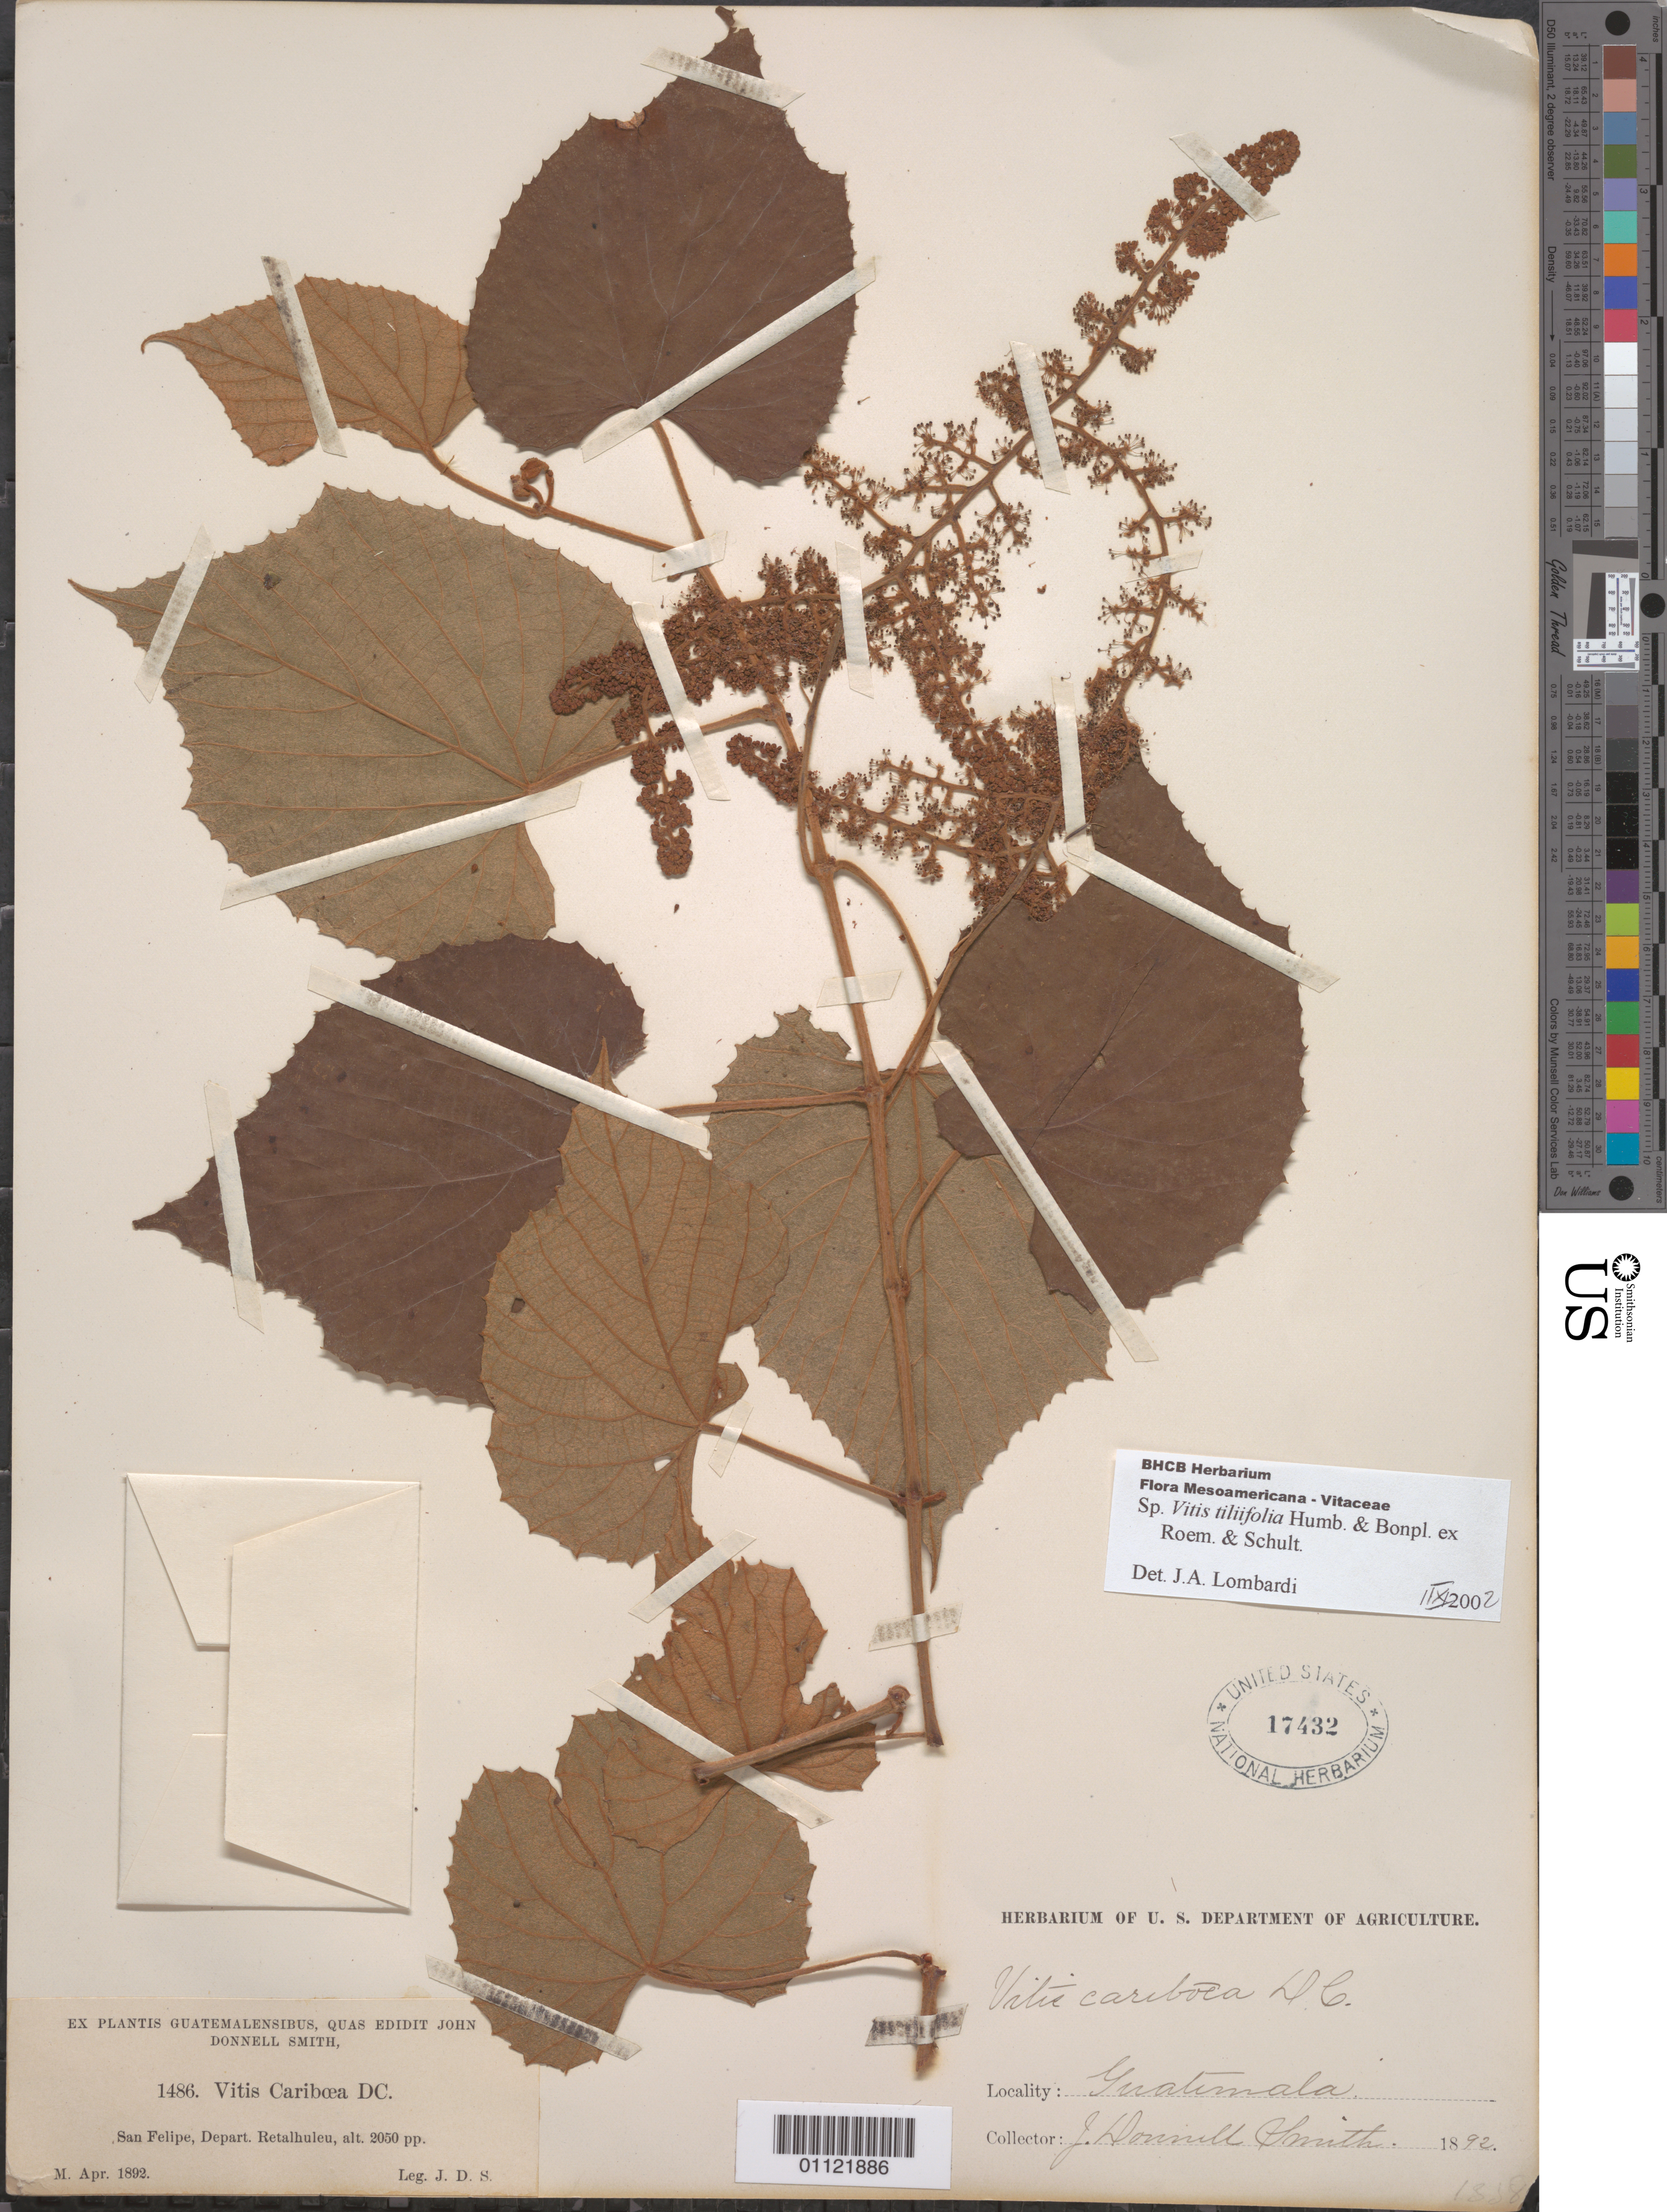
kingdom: Plantae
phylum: Tracheophyta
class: Magnoliopsida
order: Vitales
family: Vitaceae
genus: Vitis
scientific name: Vitis tiliifolia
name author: Humb. & Bonpl. ex Schult.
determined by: Lombardi, Julio A.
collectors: J. Donnell Smith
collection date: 1892-04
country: Guatemala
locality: San Felipe, Depart. Retalhuleu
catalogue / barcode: US 17432